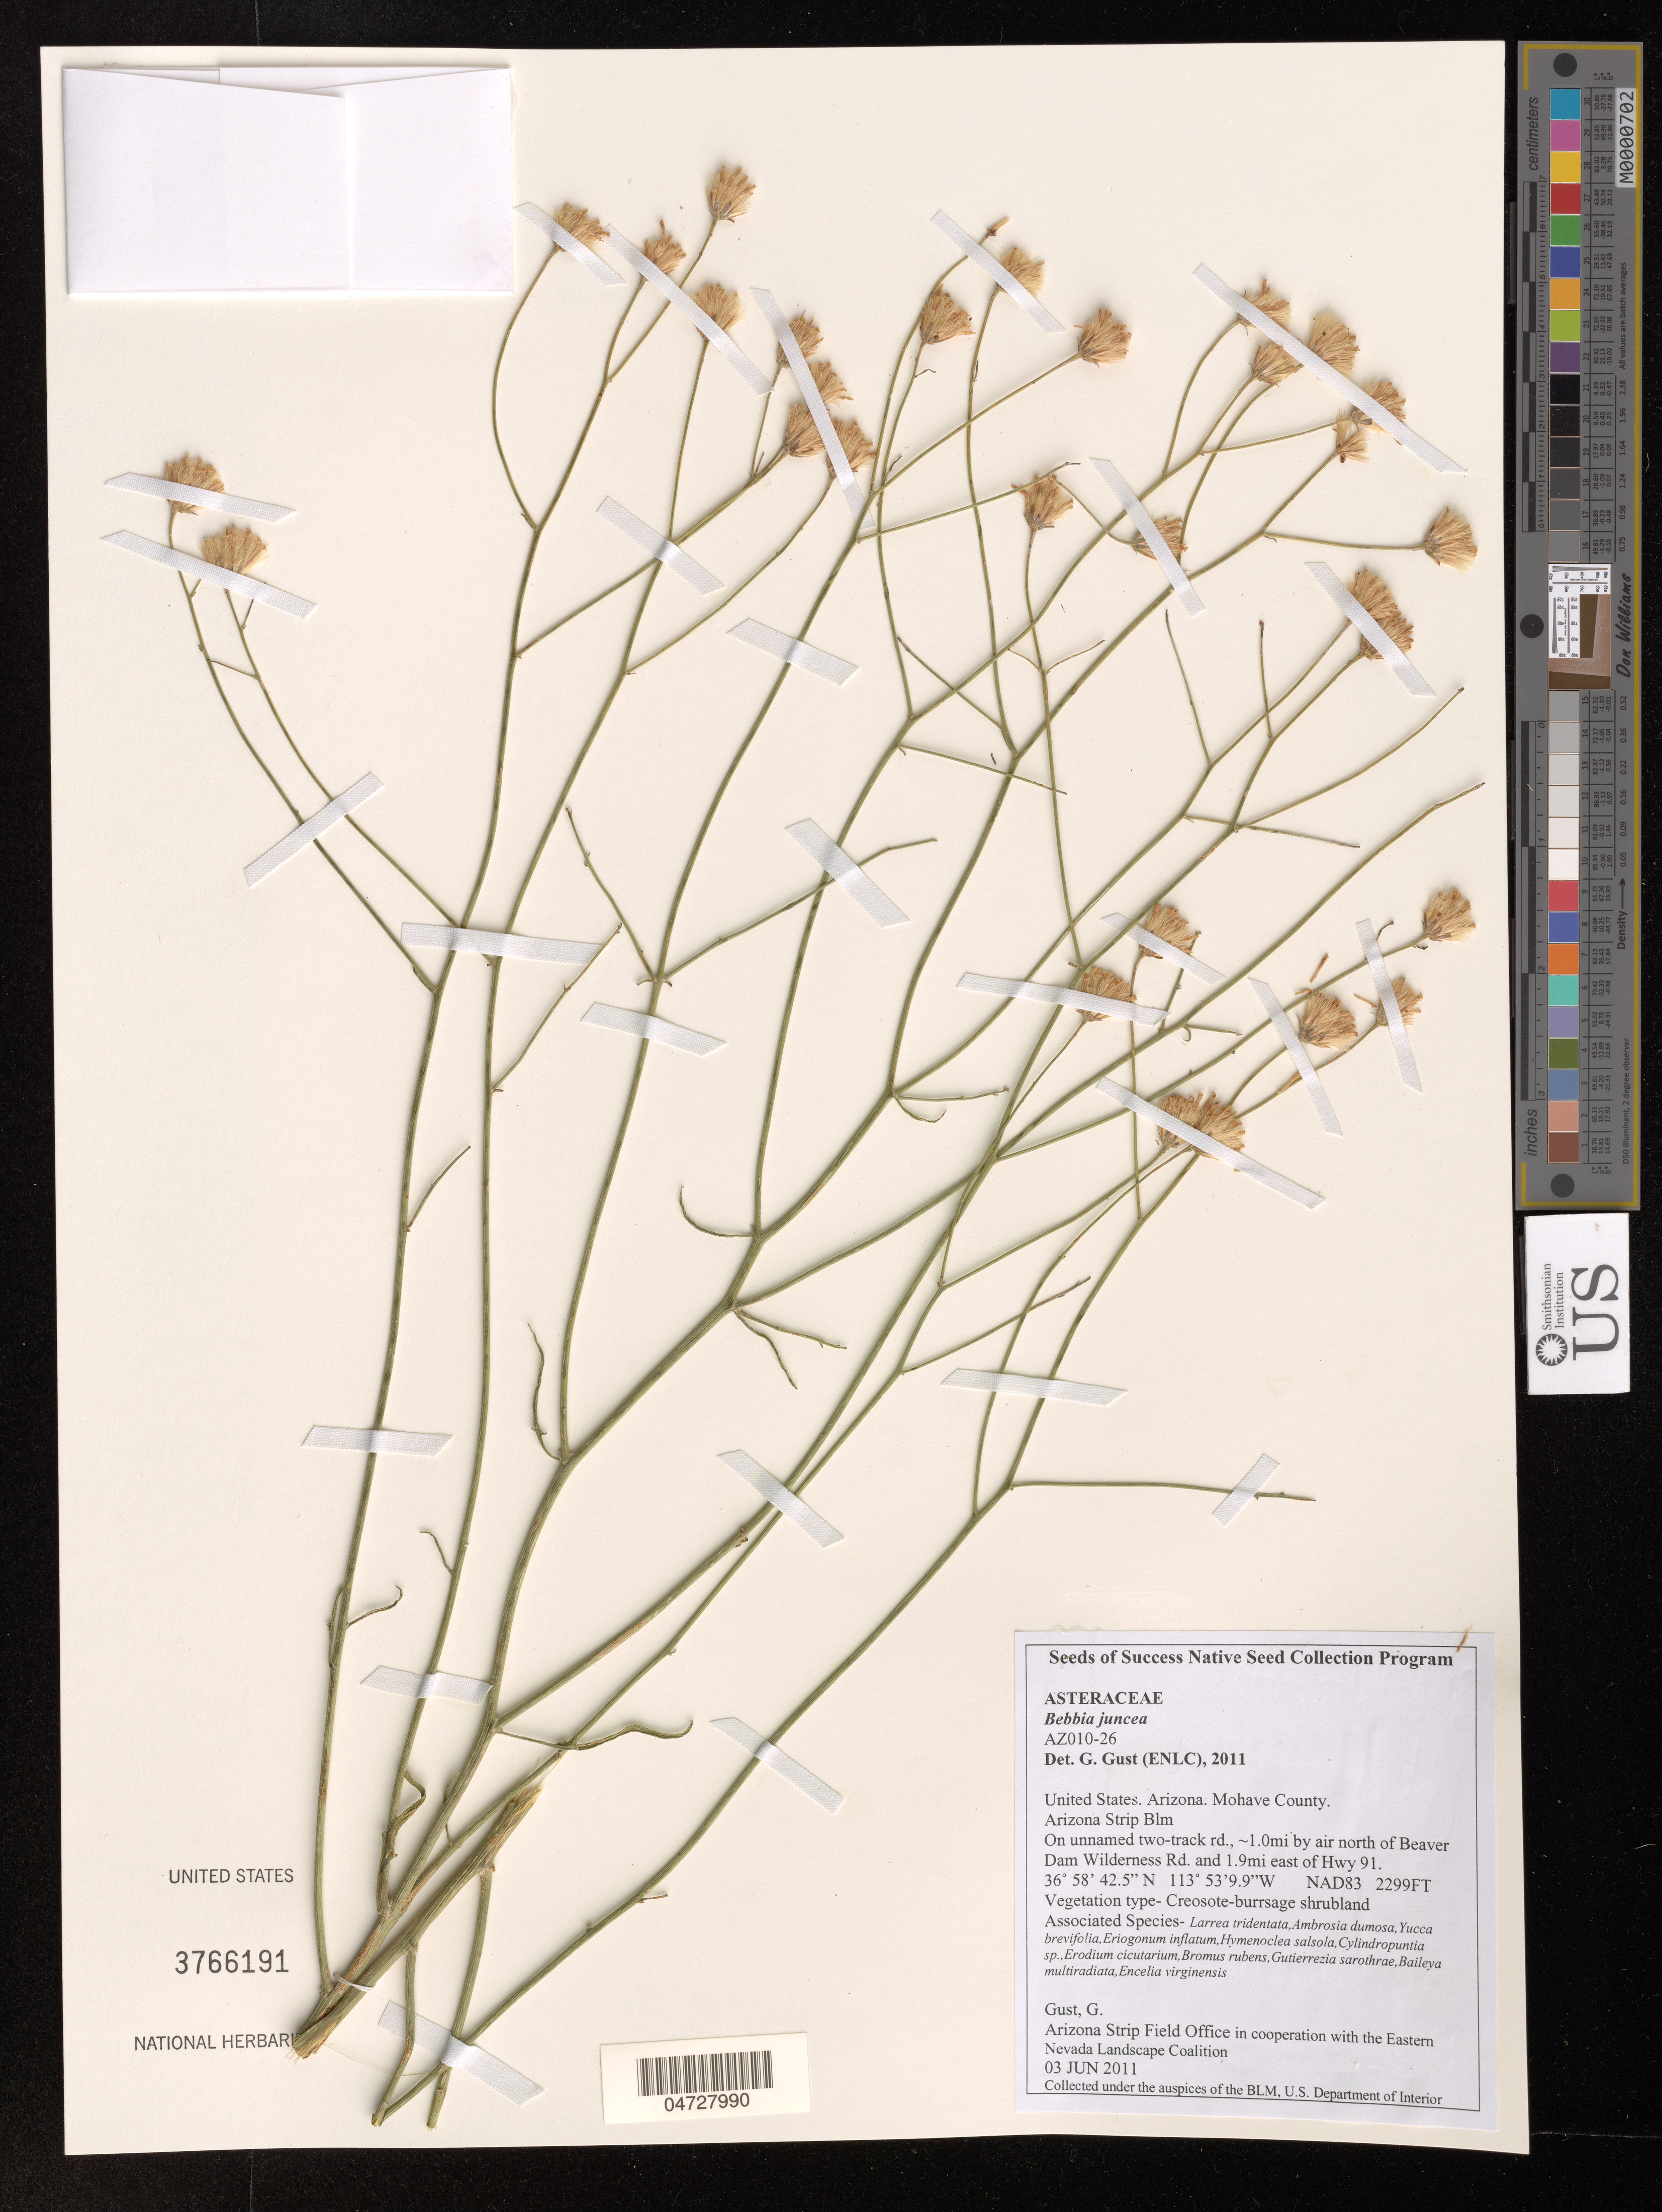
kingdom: Plantae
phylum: Tracheophyta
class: Magnoliopsida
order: Asterales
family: Asteraceae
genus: Bebbia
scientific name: Bebbia juncea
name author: (Benth.) Greene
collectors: G. Gust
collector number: AZ010-26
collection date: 2011-06-03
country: United States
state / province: Arizona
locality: Mohave County, Arizona Strip Blm, On unnamed two-track rd., 1.0 mi by air north of Beaver Dam Wilderness Rd. and 1.9mi east of Hwy 91.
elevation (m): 701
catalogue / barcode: US 3766191